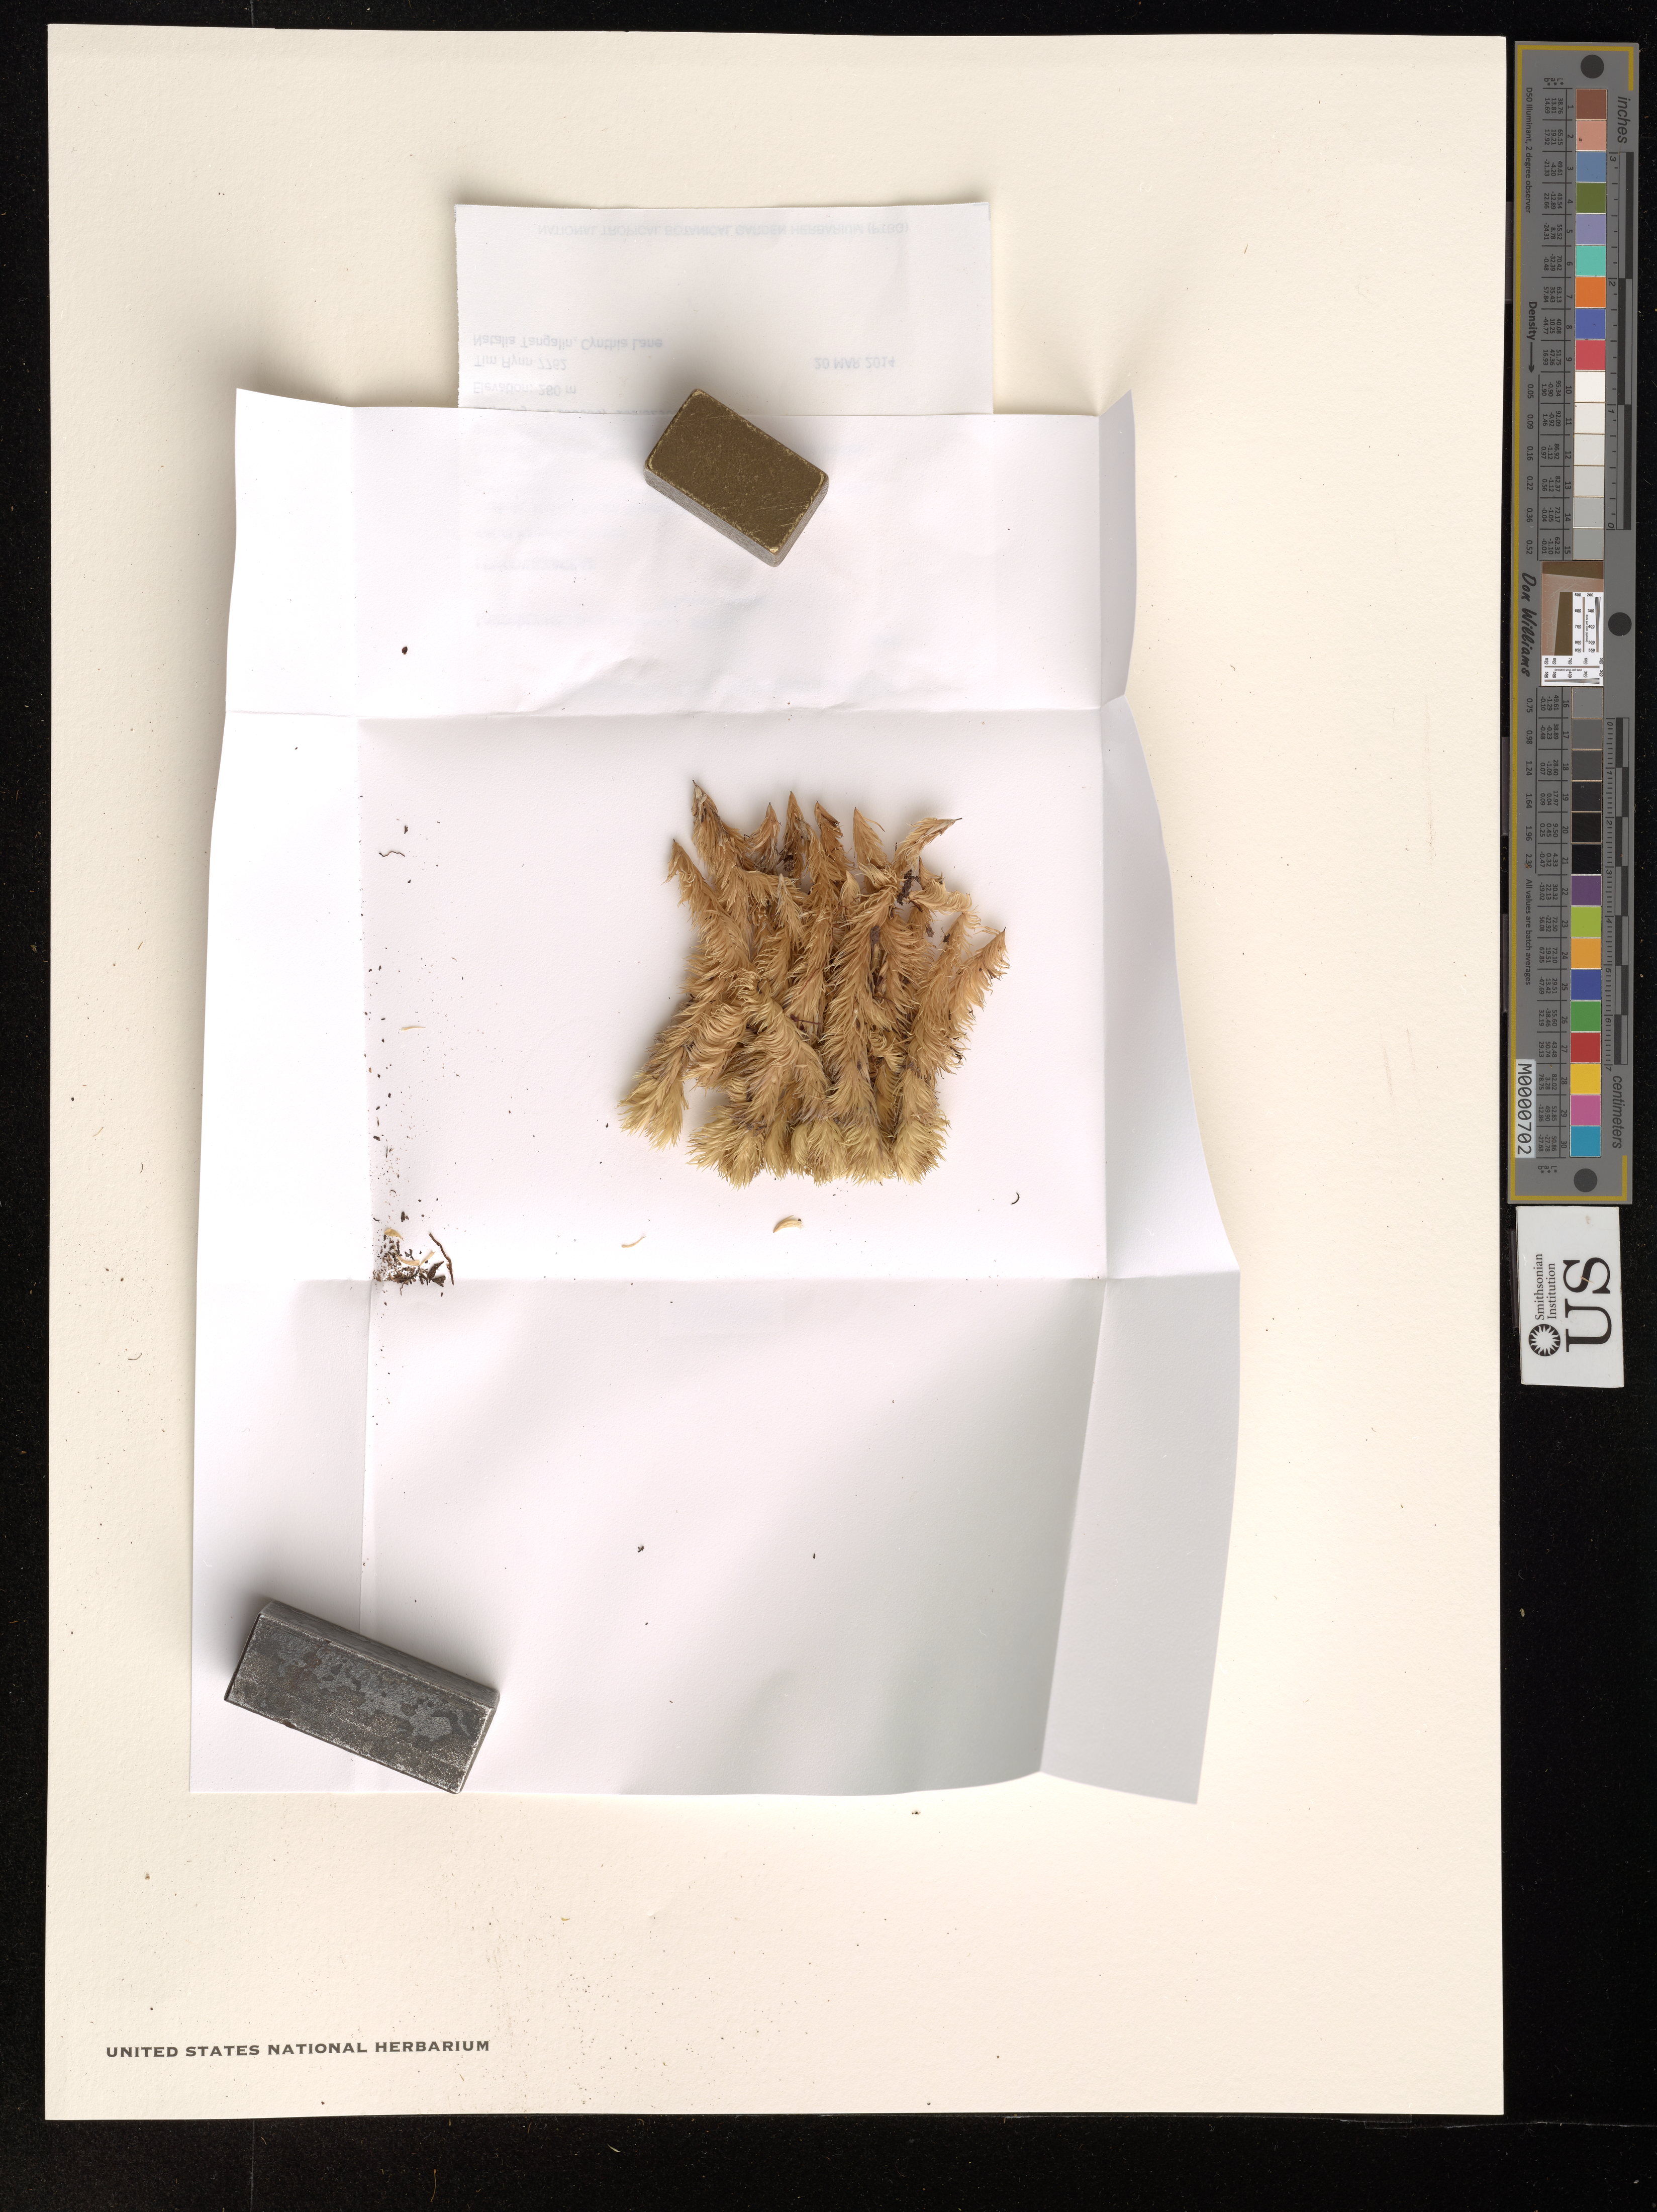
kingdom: Plantae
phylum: Bryophyta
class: Bryopsida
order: Dicranales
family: Leucobryaceae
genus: Leucobryum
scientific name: Leucobryum seemannii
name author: Mitt.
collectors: T. Flynn, N. Tangalin & C. E. Lane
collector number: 7762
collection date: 2014-03-20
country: United States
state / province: Hawaii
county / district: Kauai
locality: The Hawaiian Islands. Kauai Kawaihau District. Anahola, Moloaa Forest Reserve.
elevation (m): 280